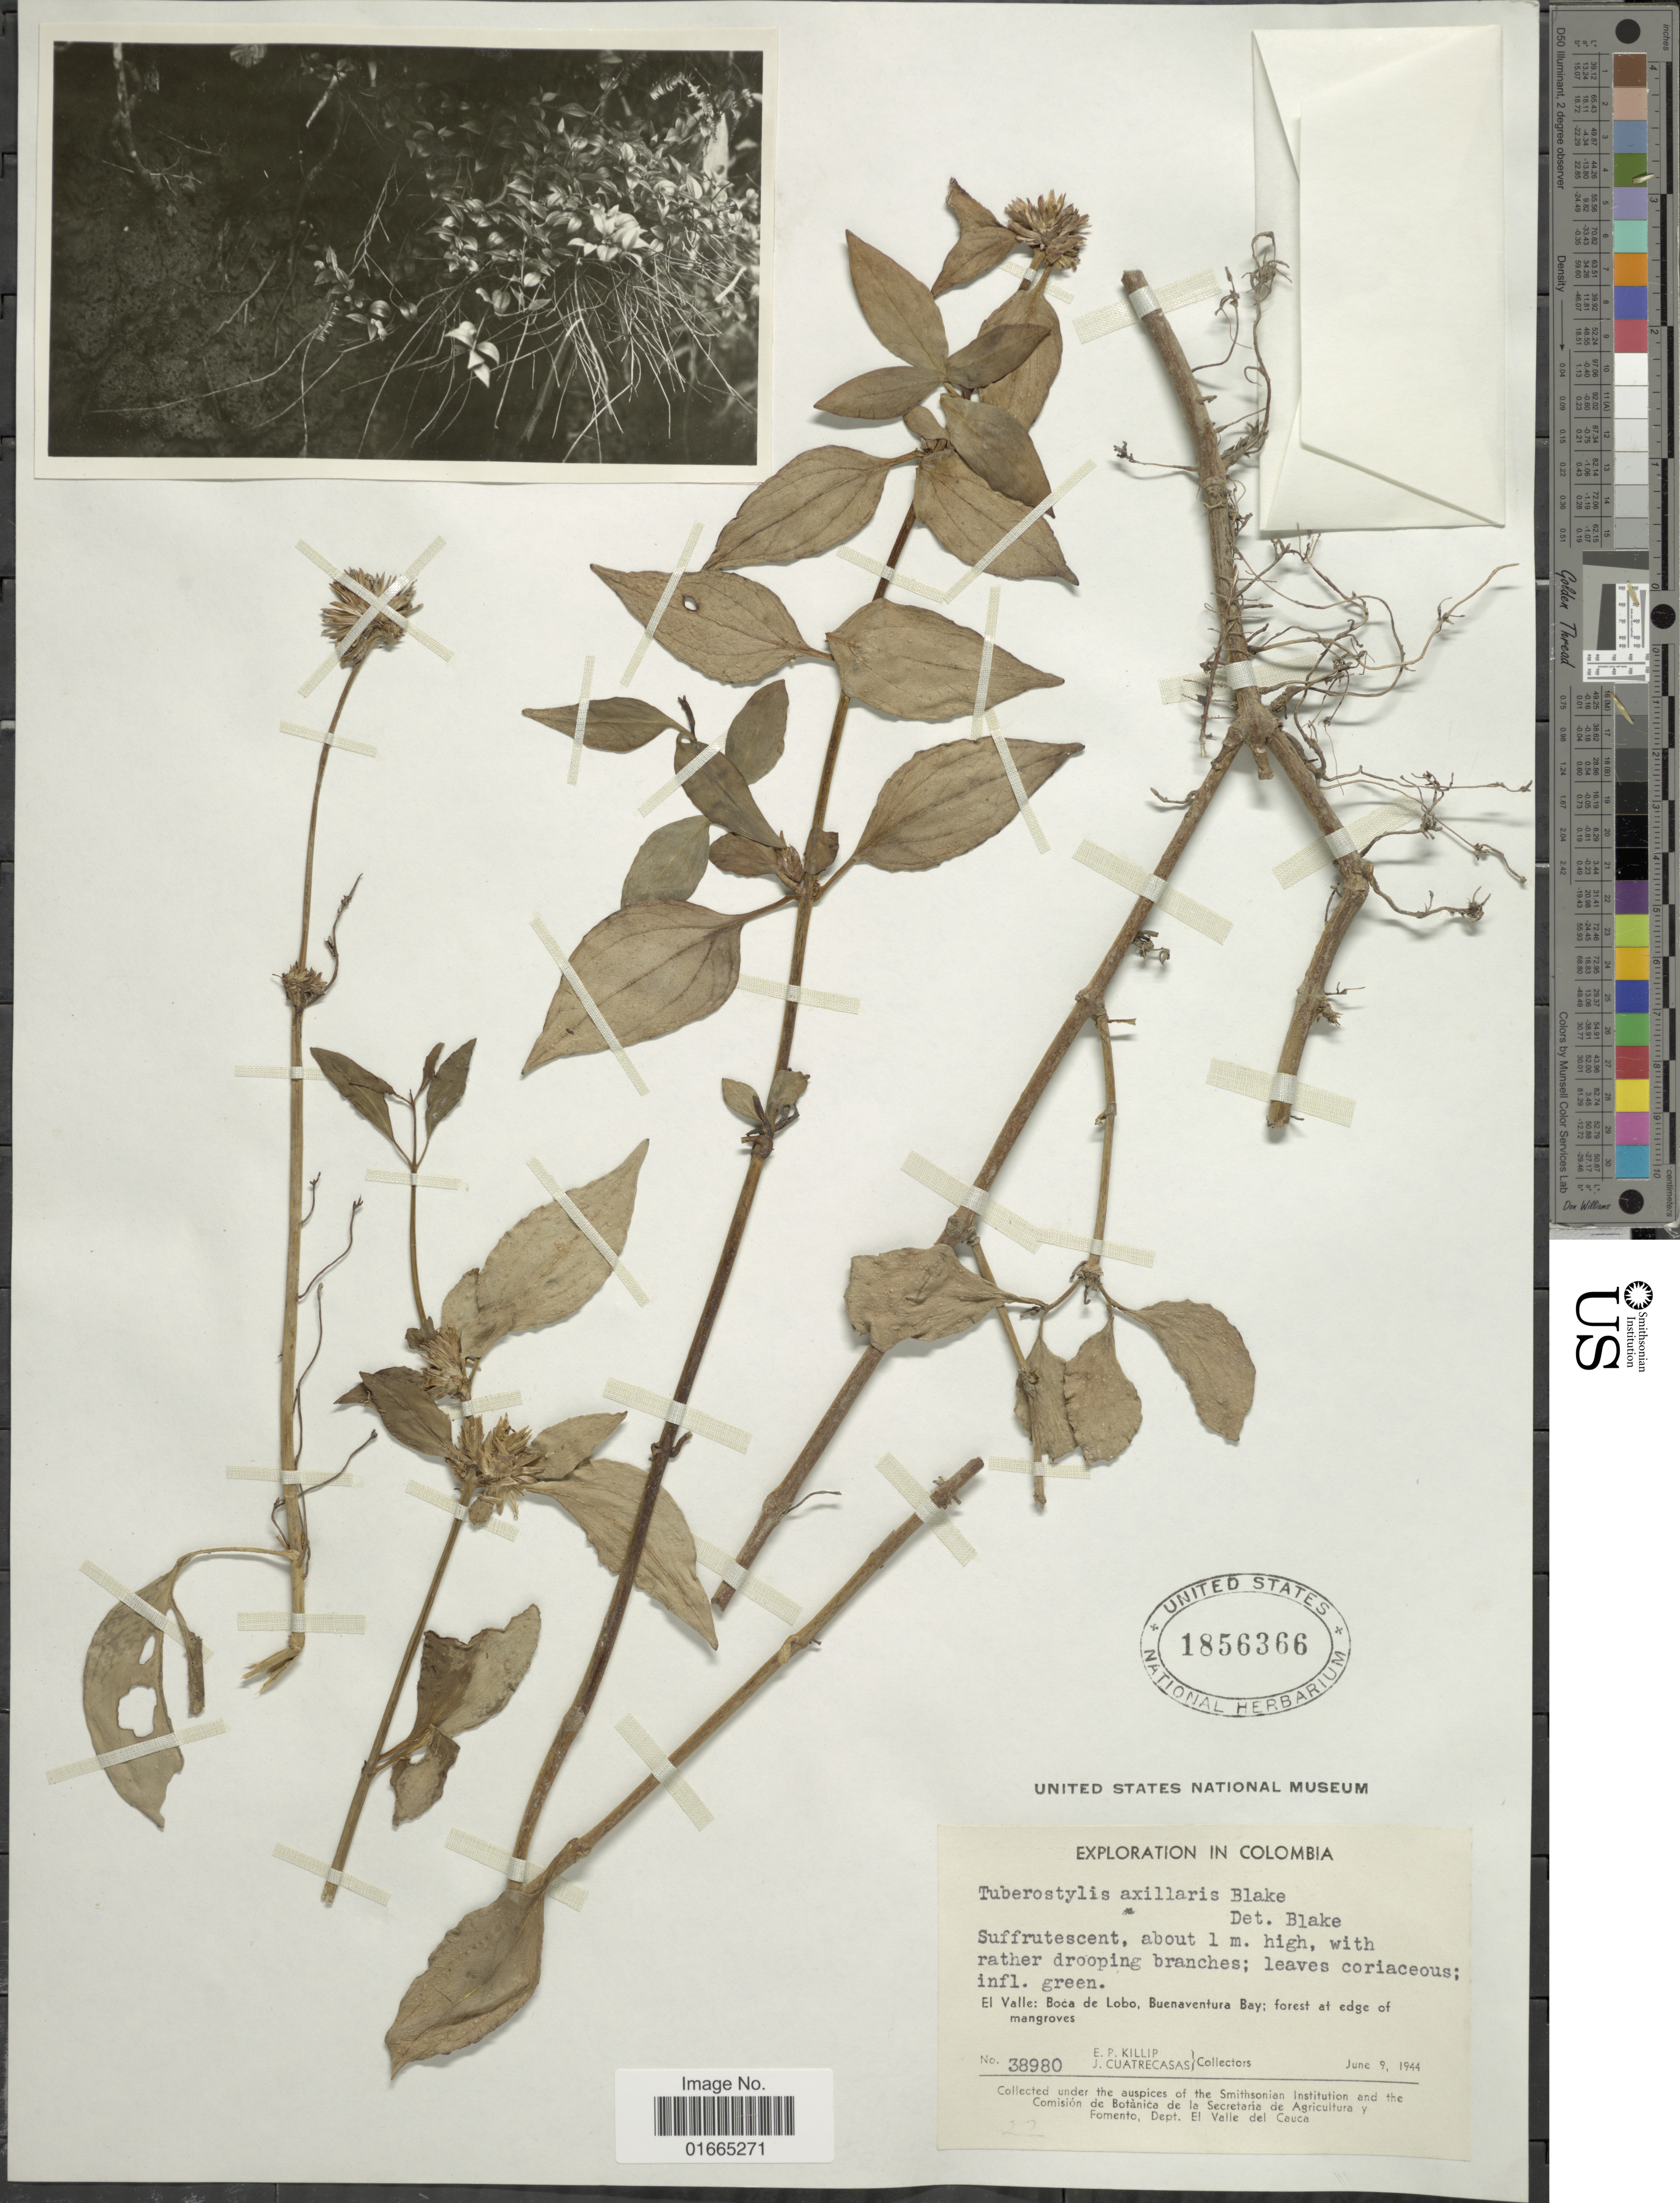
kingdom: Plantae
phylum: Tracheophyta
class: Magnoliopsida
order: Asterales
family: Asteraceae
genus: Tuberostylis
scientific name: Tuberostylis axillaris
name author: S.F. Blake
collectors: E. P. Killip & J. Cuatrecasas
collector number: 38980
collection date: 1944-06-09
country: Colombia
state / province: Valle del Cauca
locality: El Valle: Boca de Lobo, Buenaventura Bay: forest at edge of mangroves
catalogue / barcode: US 1856366